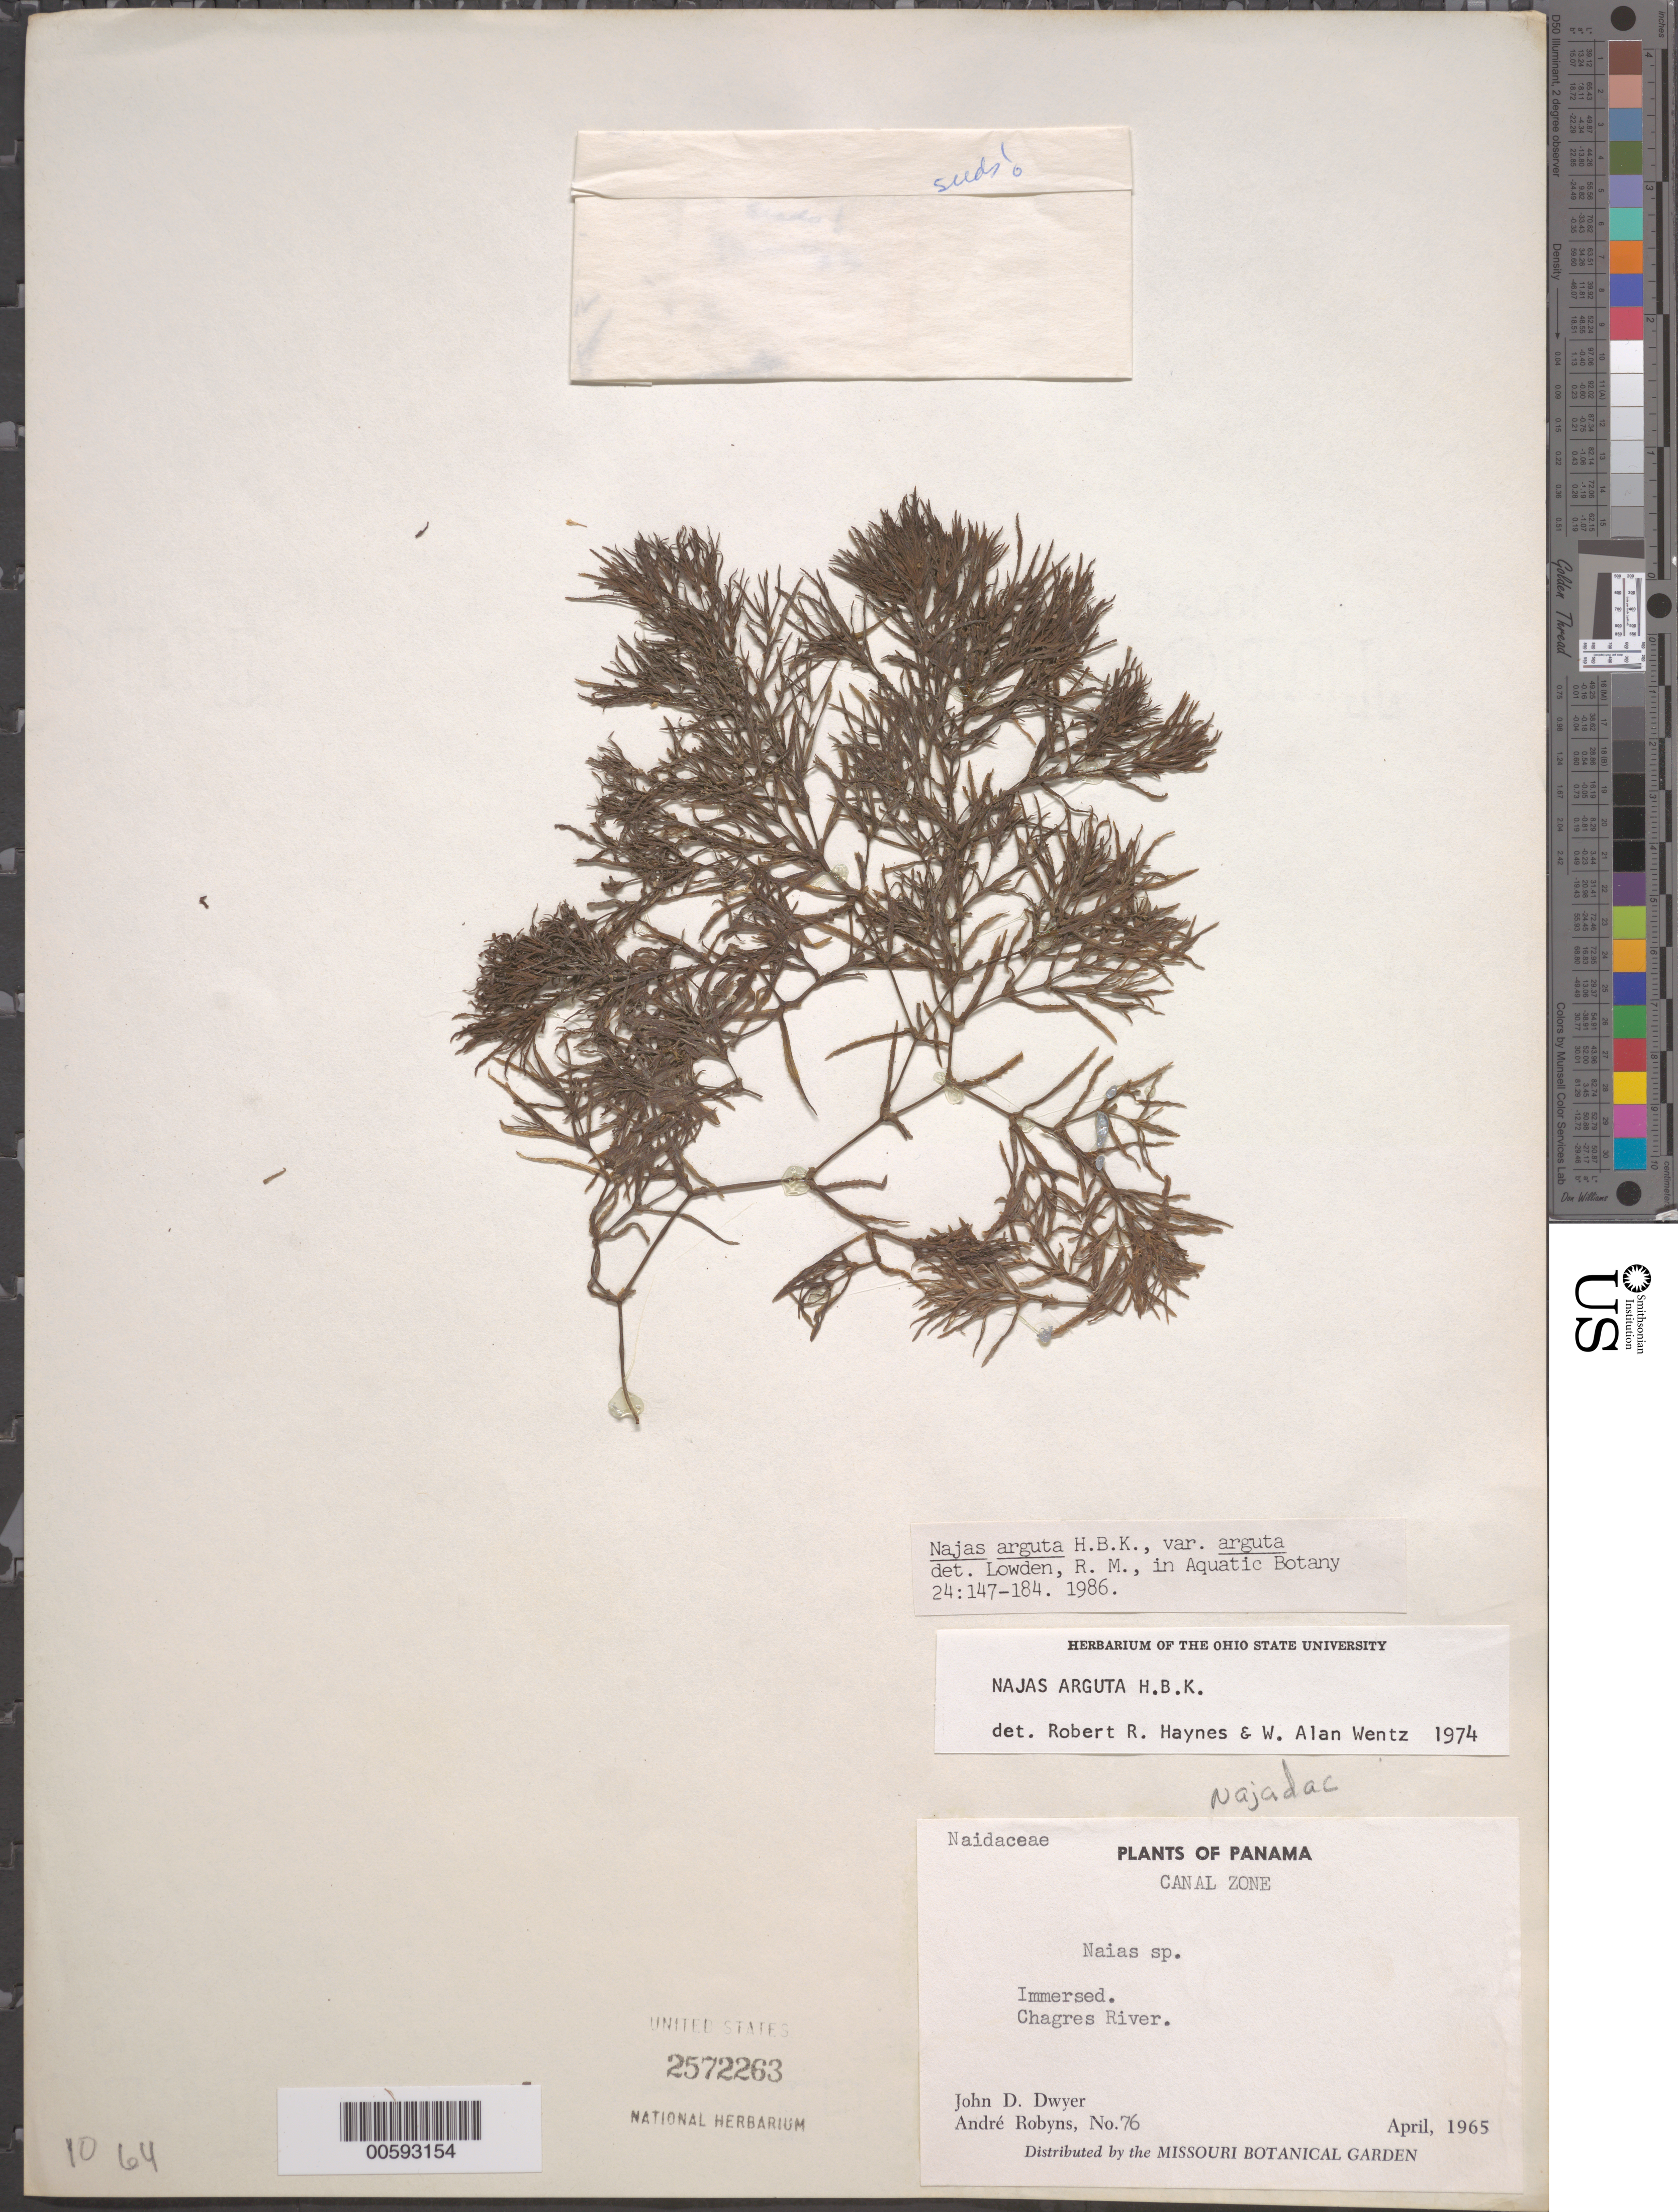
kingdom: Plantae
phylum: Tracheophyta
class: Liliopsida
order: Alismatales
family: Hydrocharitaceae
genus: Najas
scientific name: Najas arguta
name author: Kunth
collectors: J. D. Dwyer & A. G. Robyns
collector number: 76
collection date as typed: Apr 1965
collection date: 1965-04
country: Panama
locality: Chagres River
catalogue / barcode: US 2572263